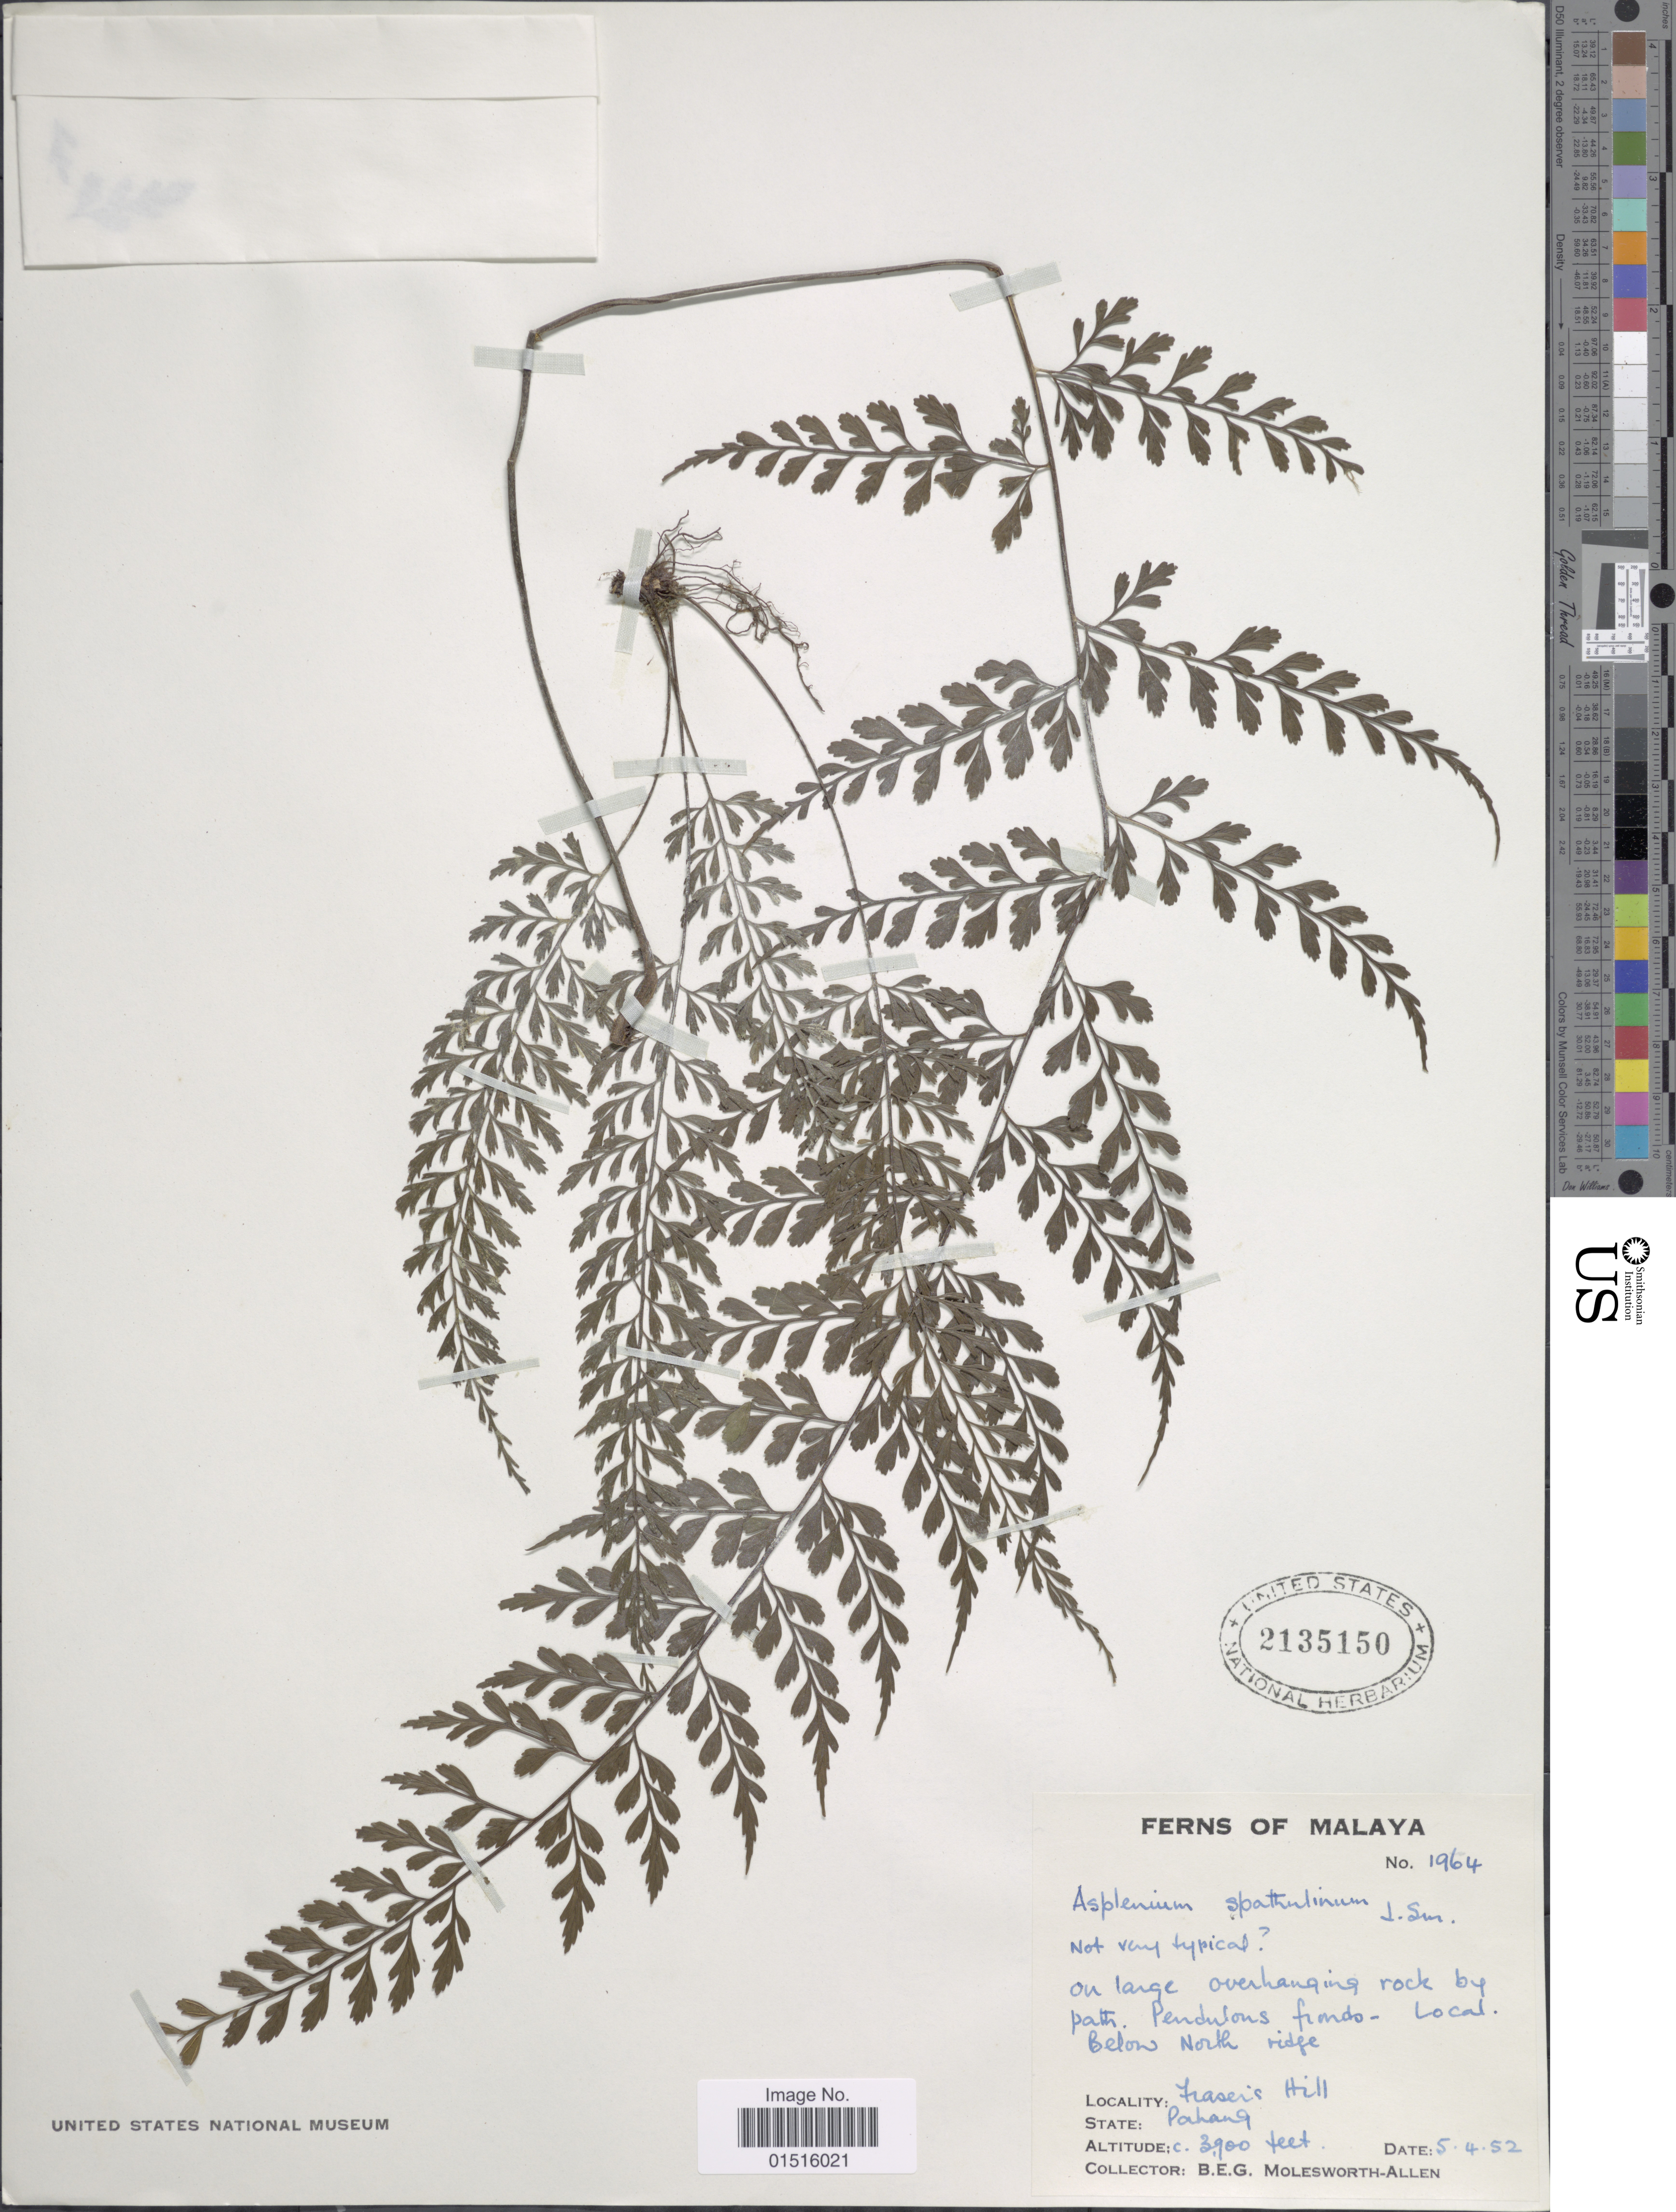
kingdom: Plantae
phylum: Tracheophyta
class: Polypodiopsida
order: Polypodiales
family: Aspleniaceae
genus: Asplenium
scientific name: Asplenium sp.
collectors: B. E. G. Molesworth-Allen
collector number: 1964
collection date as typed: Transcribed d/m/y: 5/4/52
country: Malaysia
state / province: Pahang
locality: Below North ridge, Fraser's Hill [Bukit Fraser]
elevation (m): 1189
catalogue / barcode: US 2135150